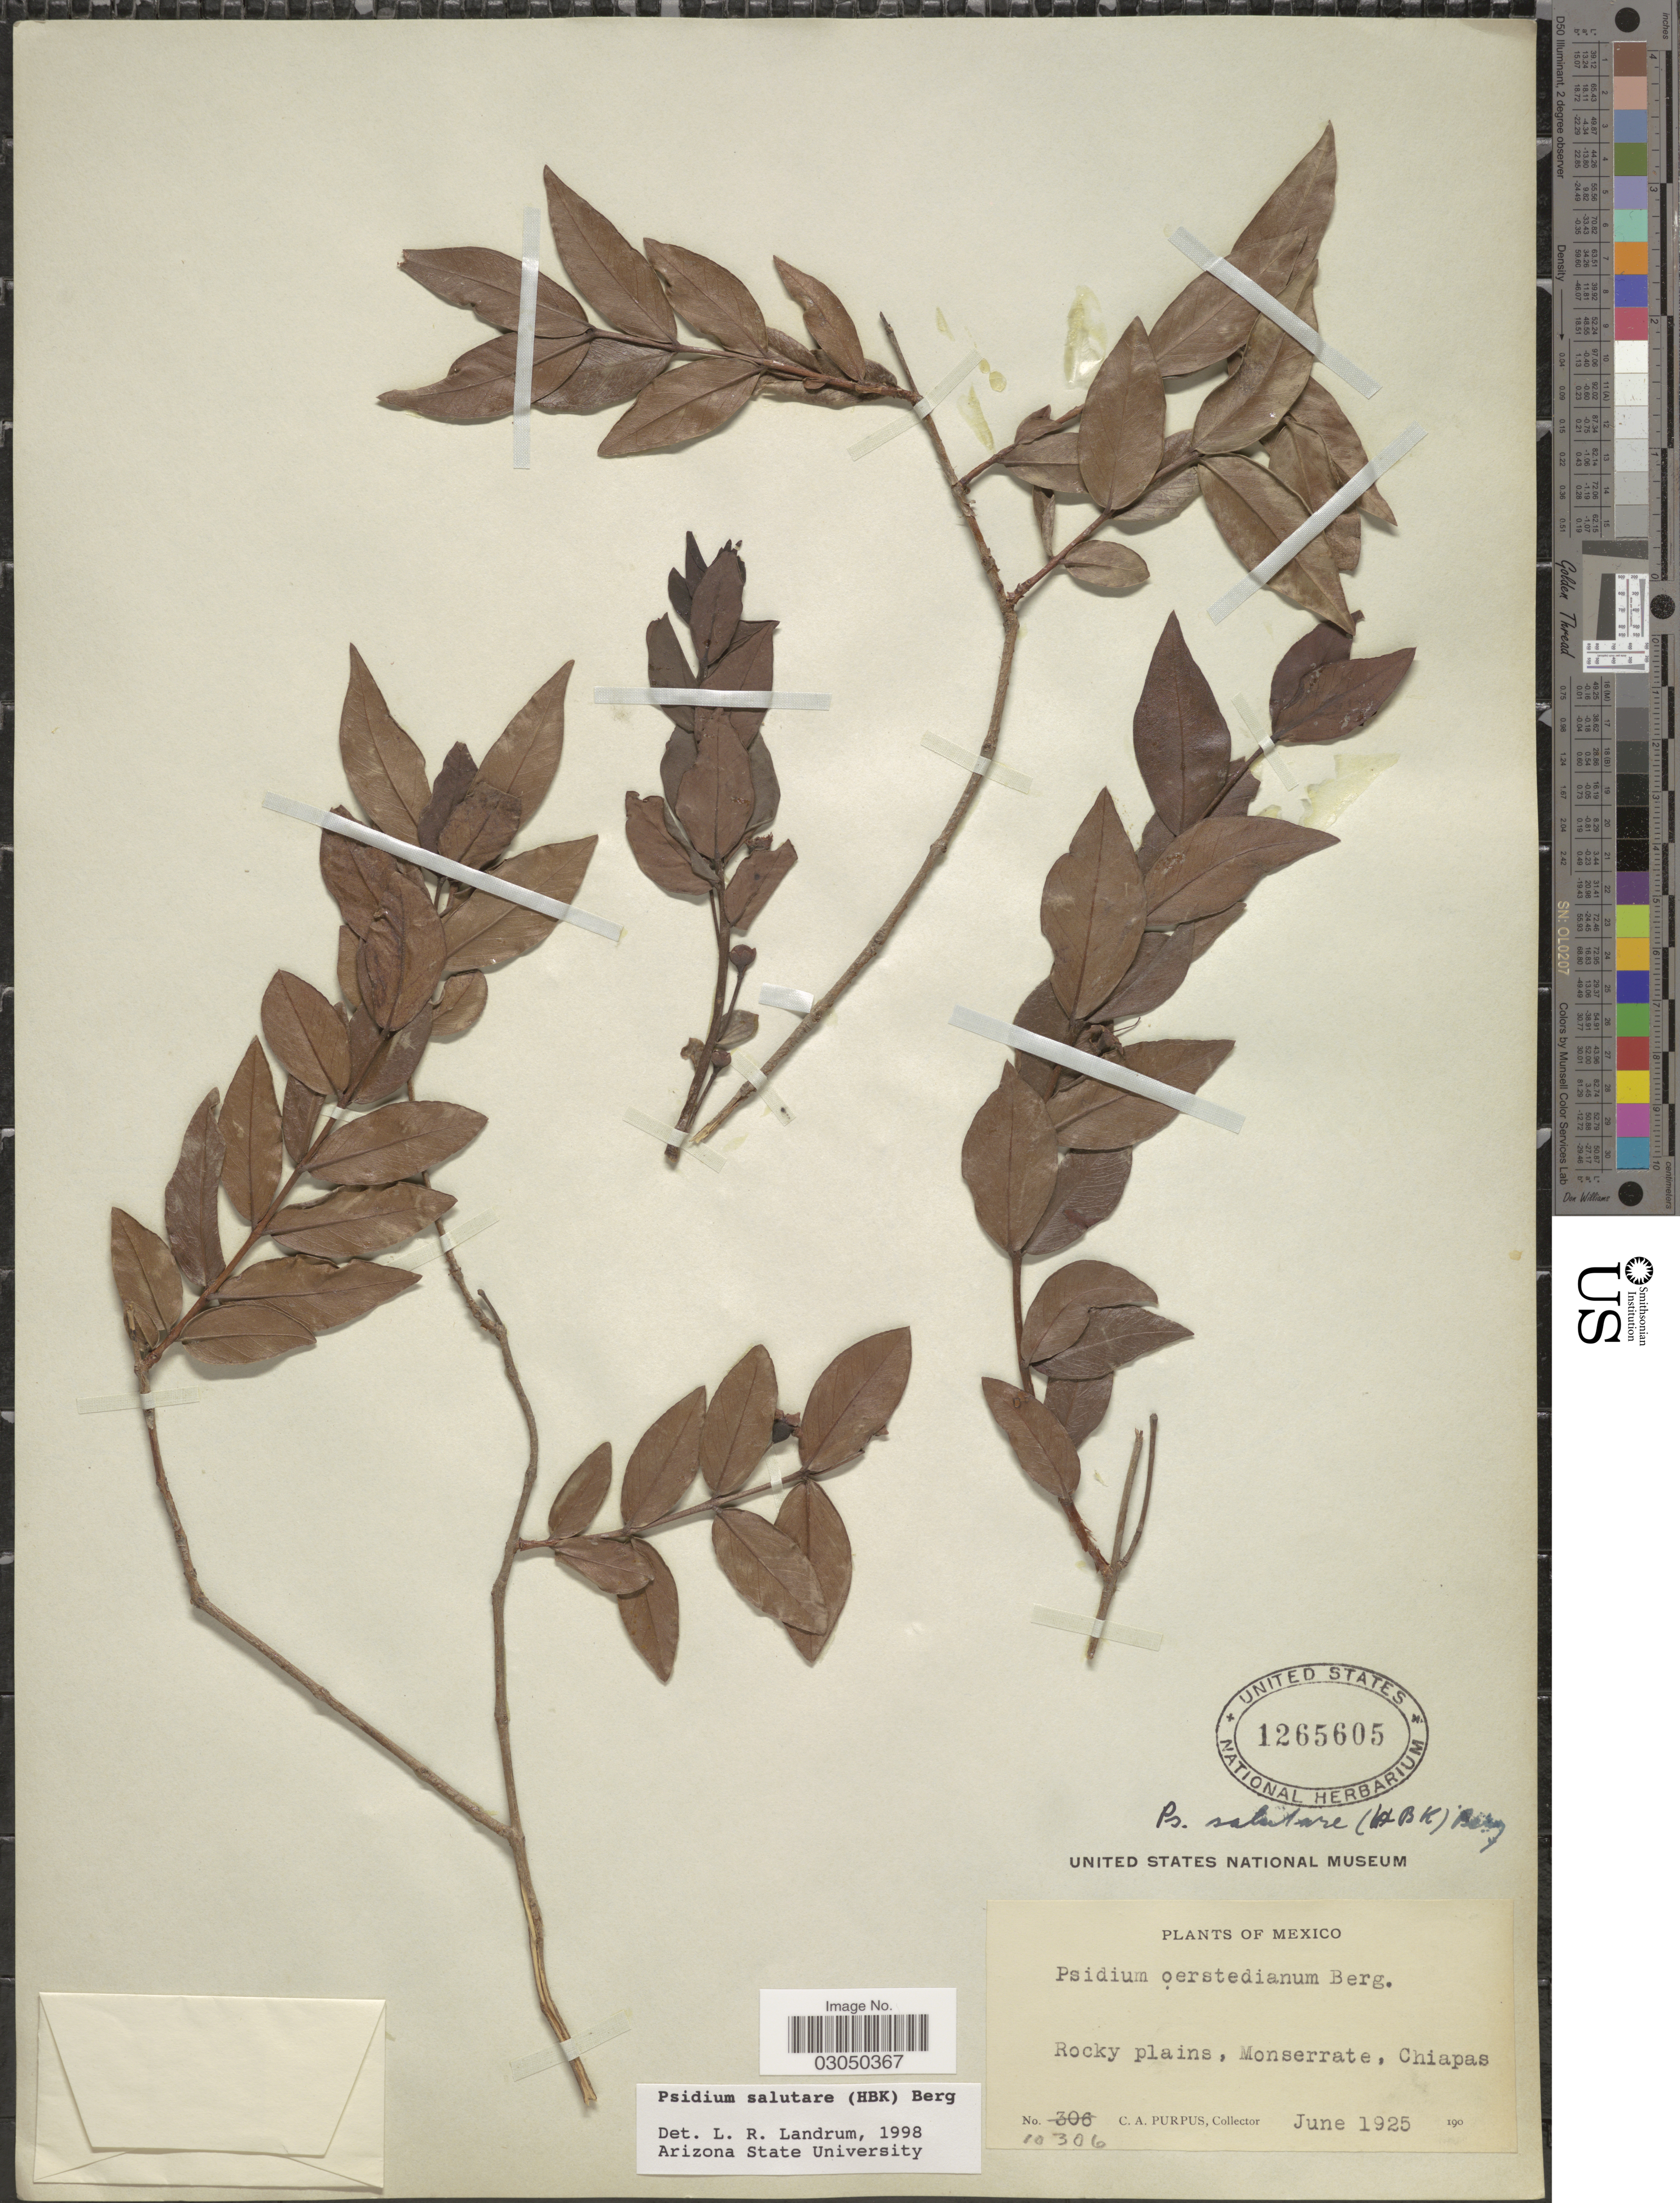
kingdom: Plantae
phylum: Tracheophyta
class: Magnoliopsida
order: Myrtales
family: Myrtaceae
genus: Psidium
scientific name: Psidium salutare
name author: (Kunth) O. Berg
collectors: C. A. Purpus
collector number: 10306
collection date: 1925-06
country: Mexico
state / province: Chiapas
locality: Rocky plains, Monserrate, Chiapas.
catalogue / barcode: US 1265605